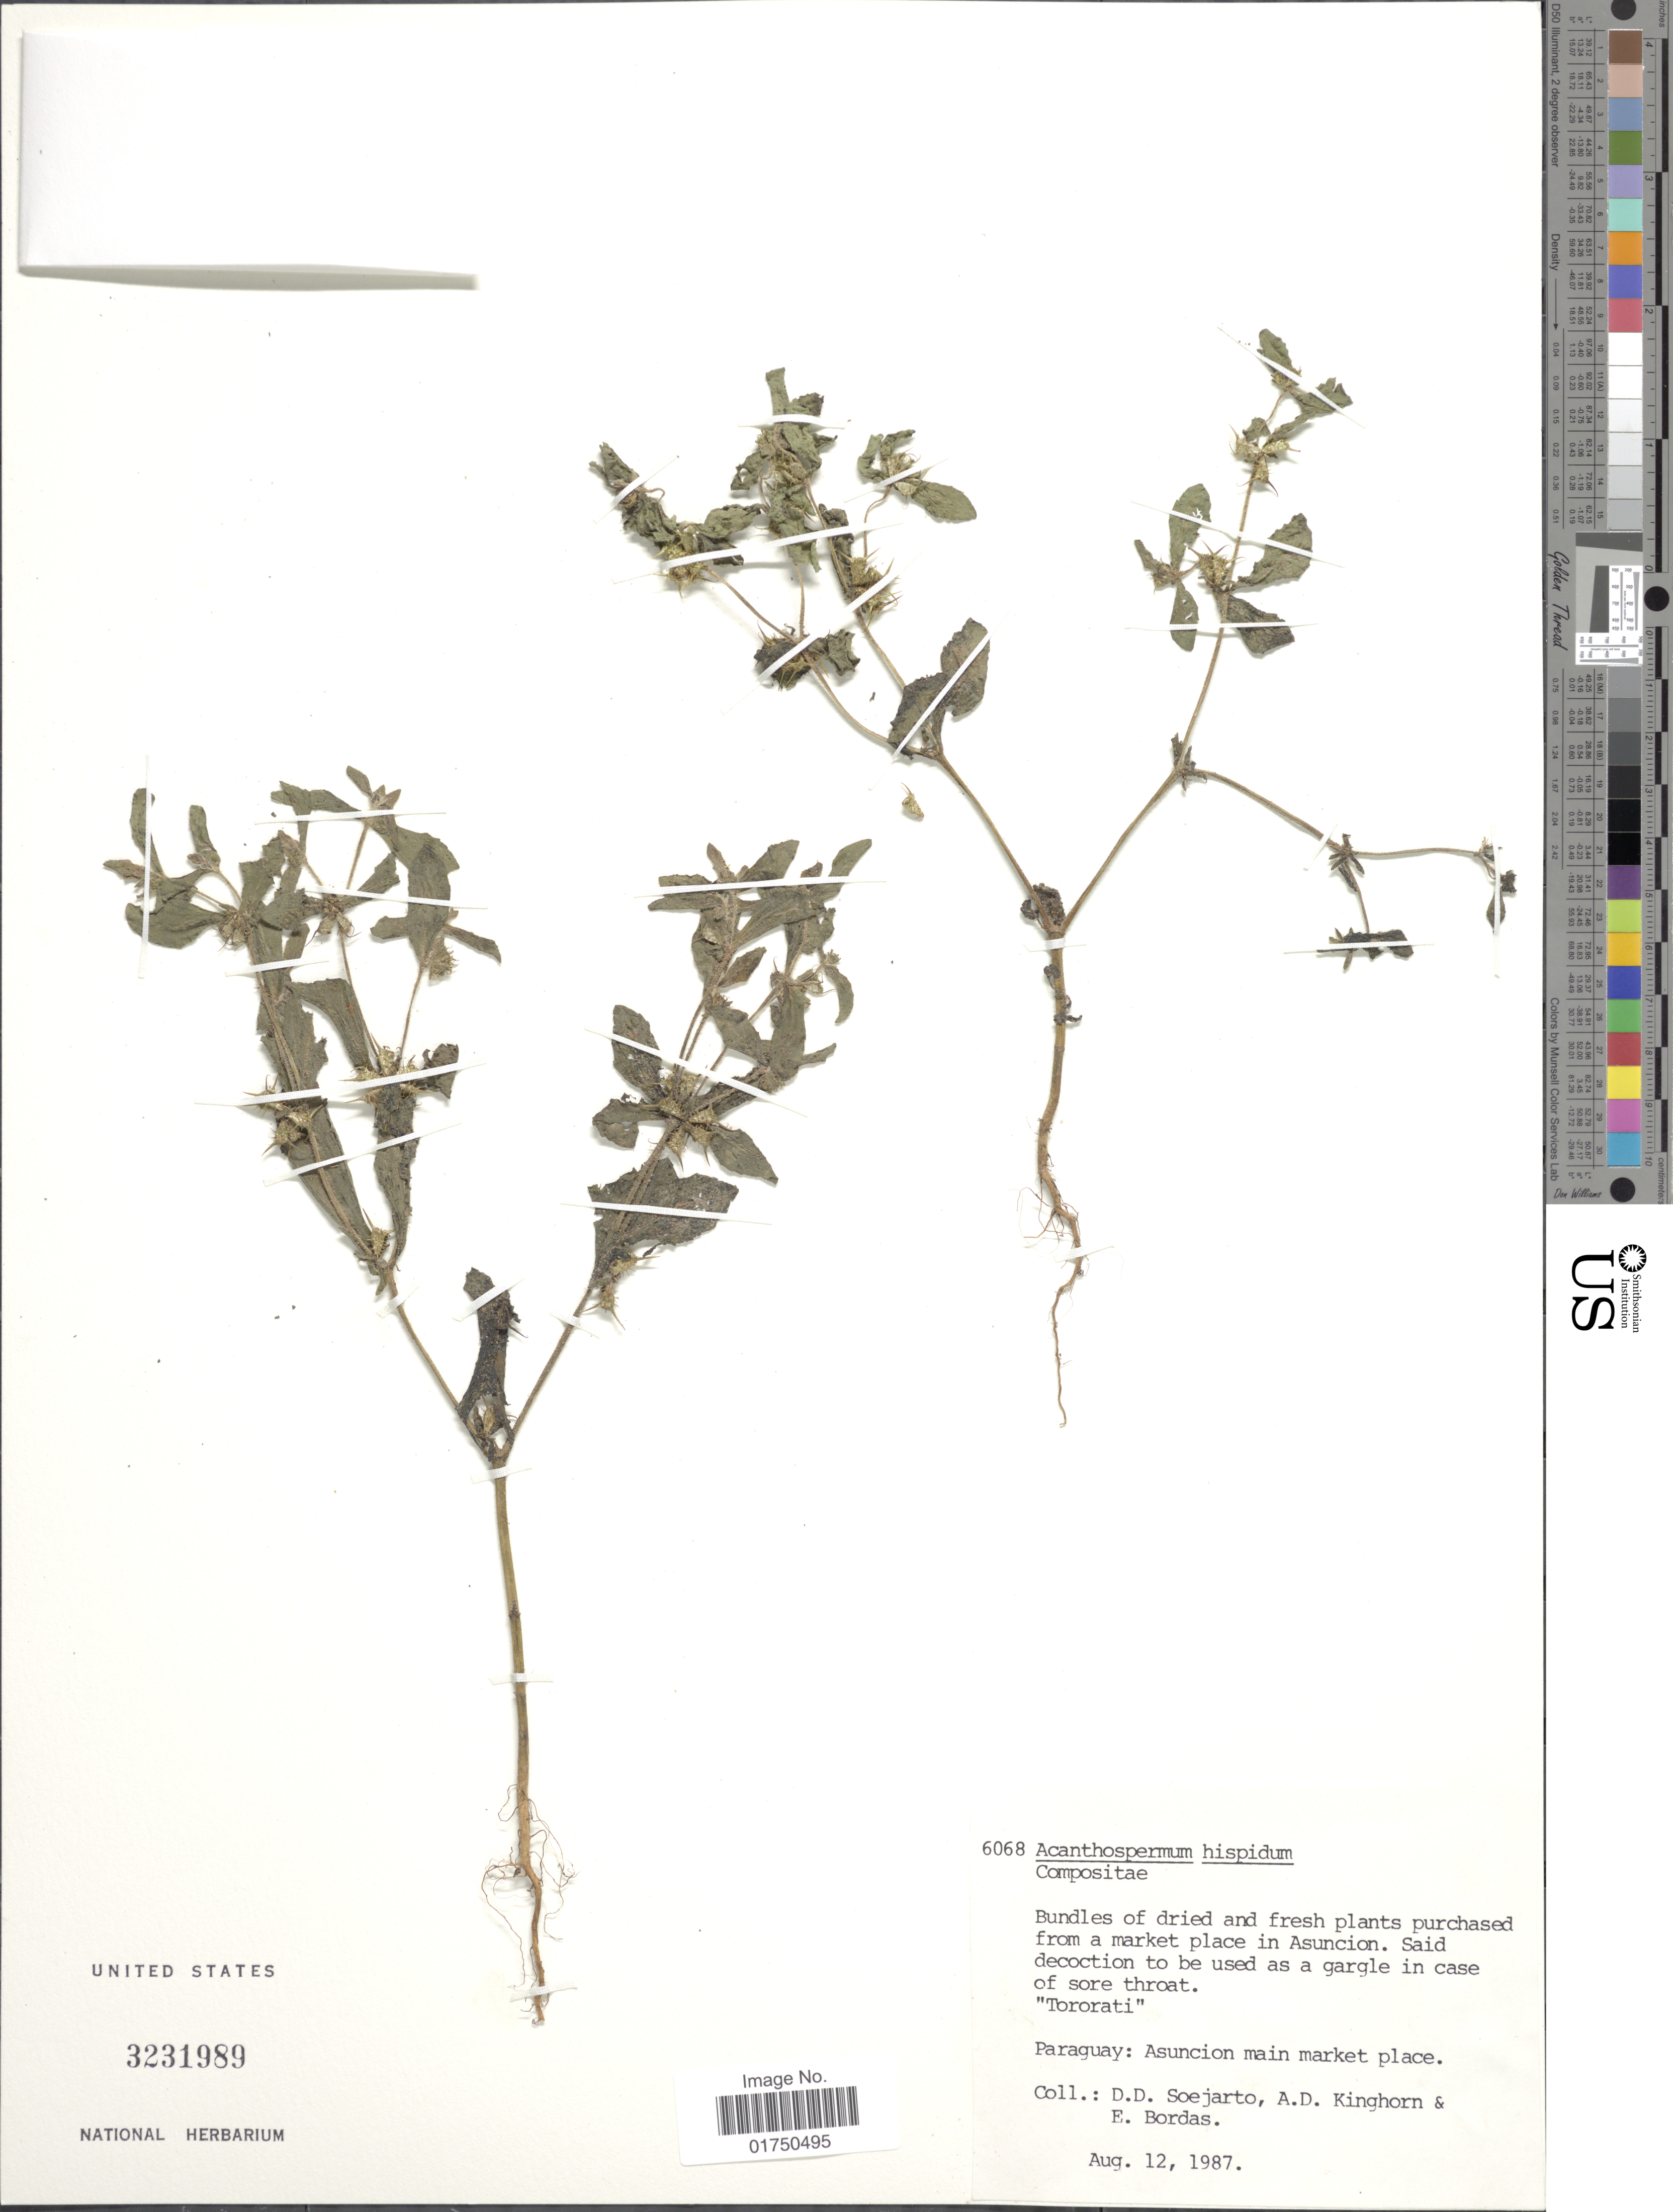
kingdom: Plantae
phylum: Tracheophyta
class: Magnoliopsida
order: Asterales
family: Asteraceae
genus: Acanthospermum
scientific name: Acanthospermum hispidum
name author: DC.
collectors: A. Kinghorn & E. Bordas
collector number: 6068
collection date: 1987-08-12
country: Paraguay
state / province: Asuncion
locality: Paraguay: Asuncion main marker place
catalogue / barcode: US 3231989